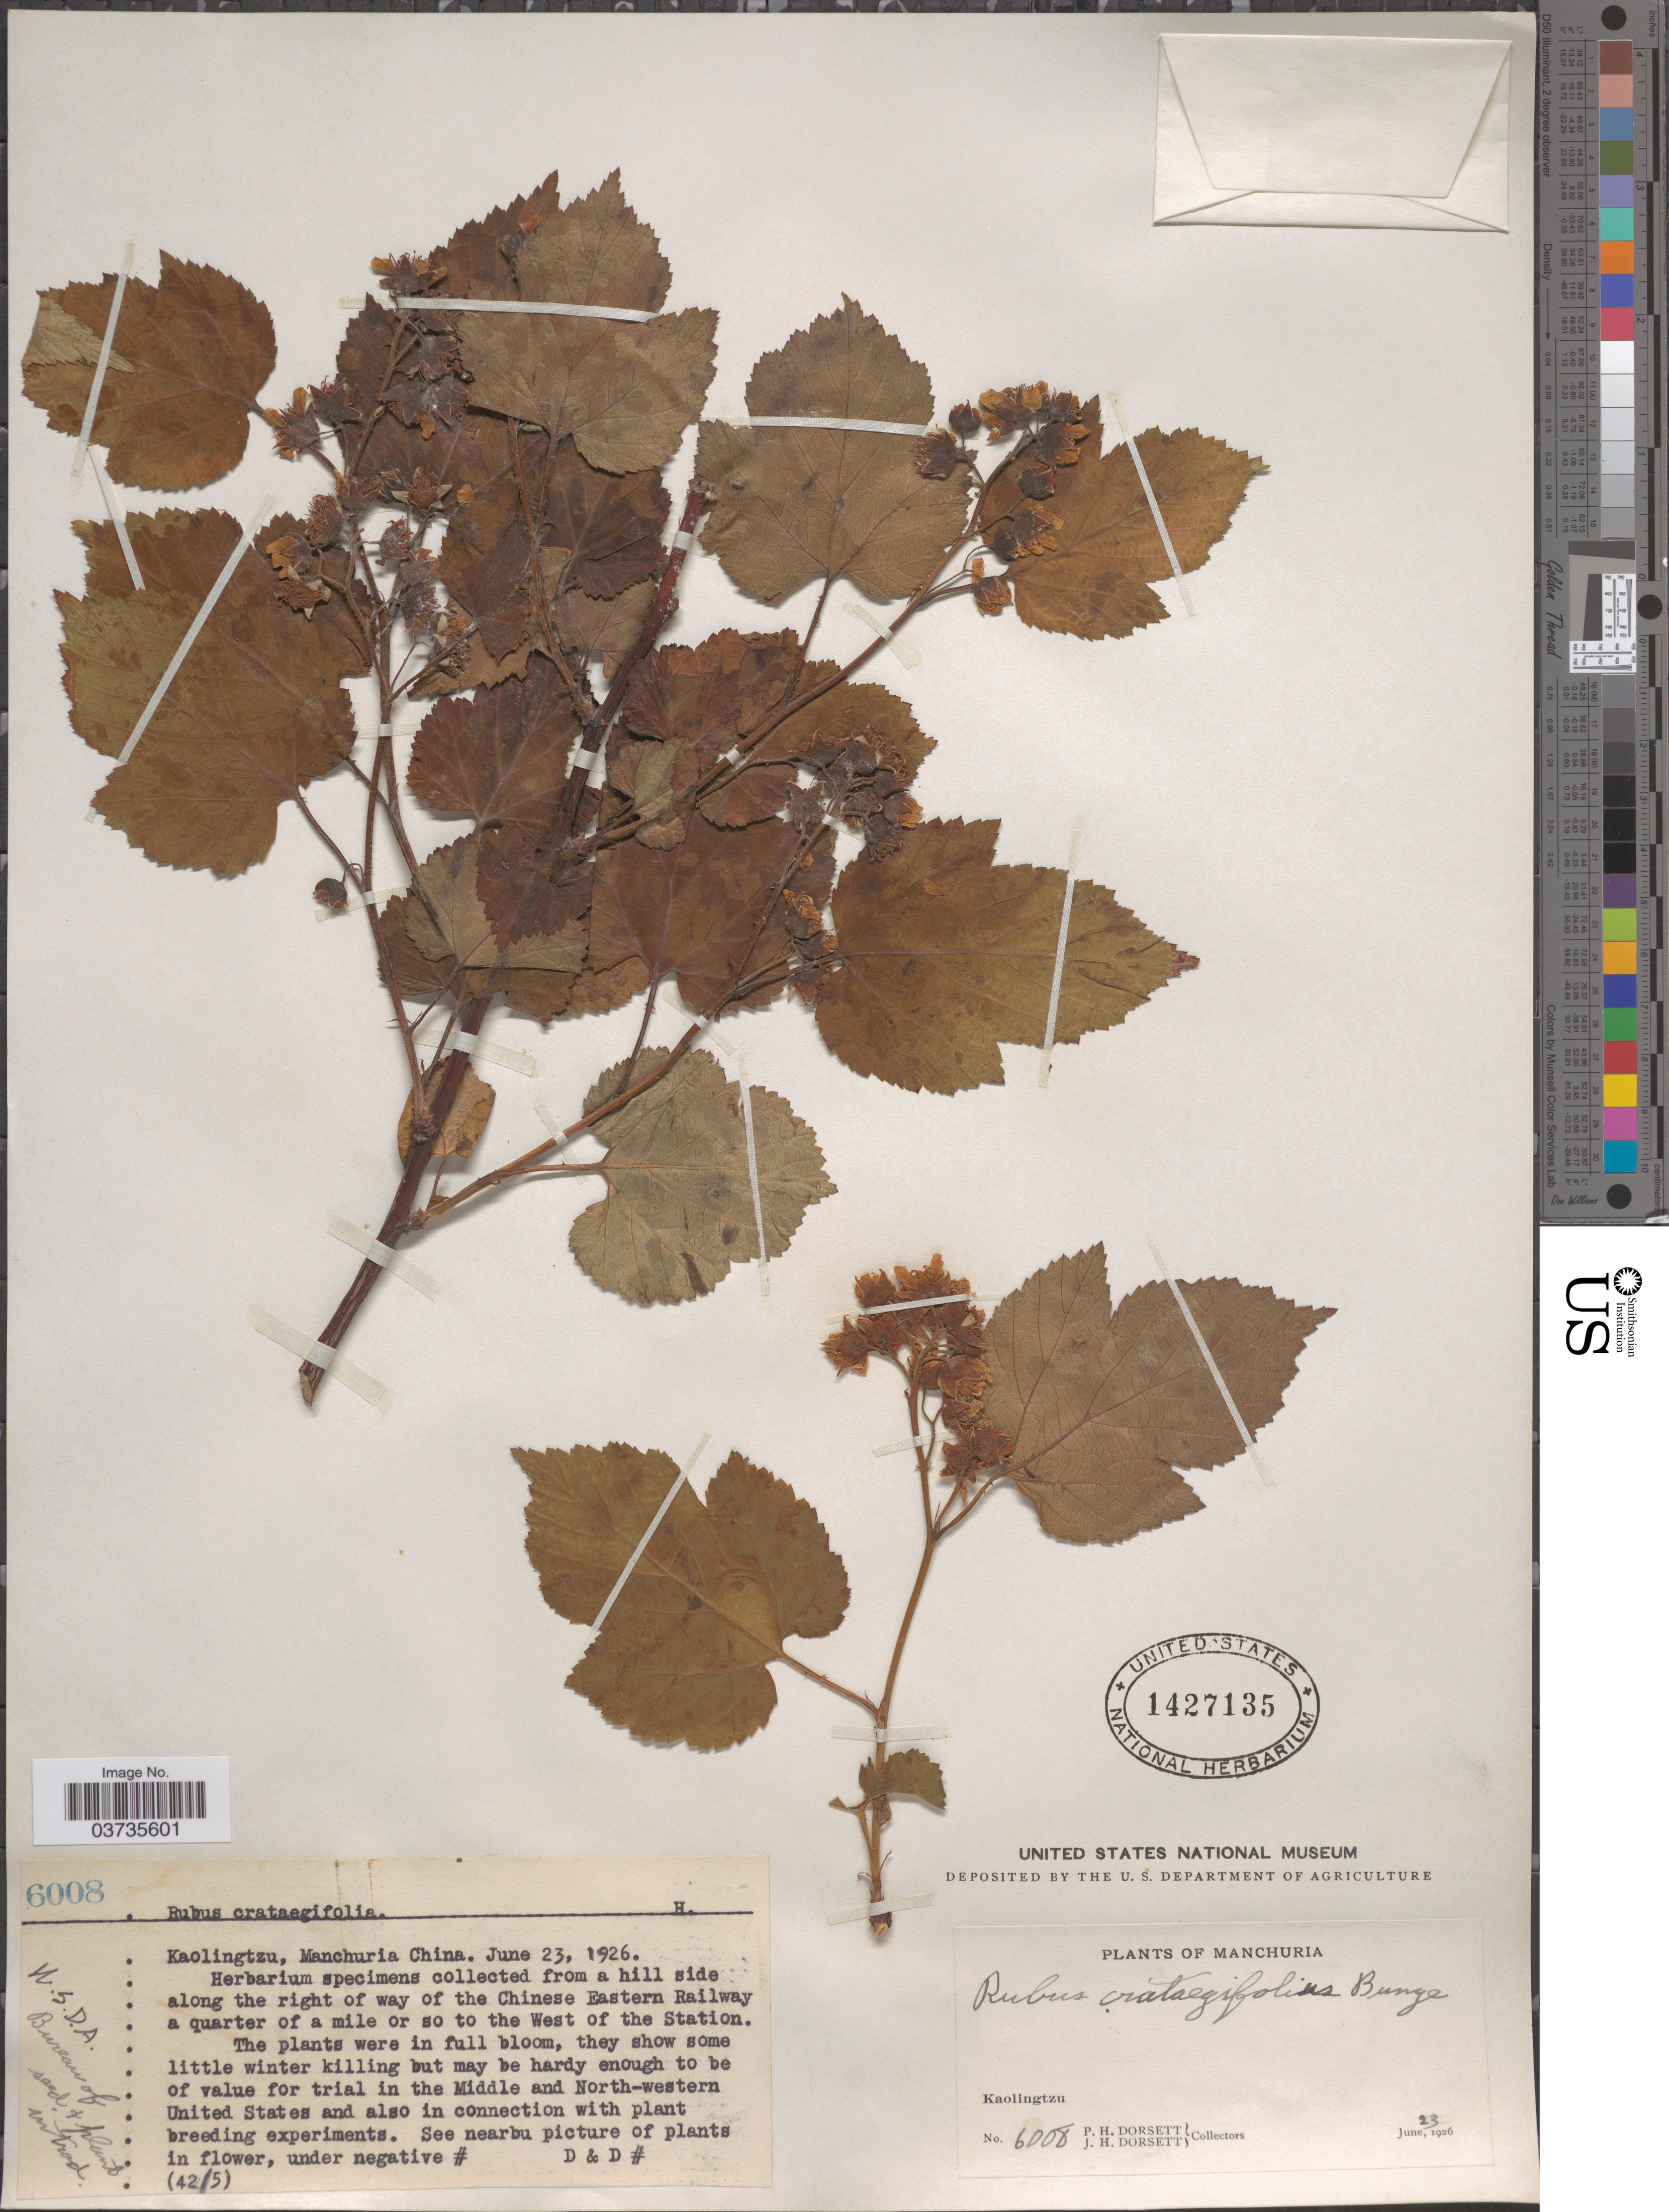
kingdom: Plantae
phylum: Tracheophyta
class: Magnoliopsida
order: Rosales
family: Rosaceae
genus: Rubus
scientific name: Rubus crataegifolius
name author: Bunge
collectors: P. H. Dorsett & J. Dorsett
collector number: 6008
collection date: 1926-06-23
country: China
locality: Kaolingtzu, Manchuria. From a hill side along the right of way of the Chinese Eastern Railway a quarter of a mile or so to the West of the Station.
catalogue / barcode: US 1427135